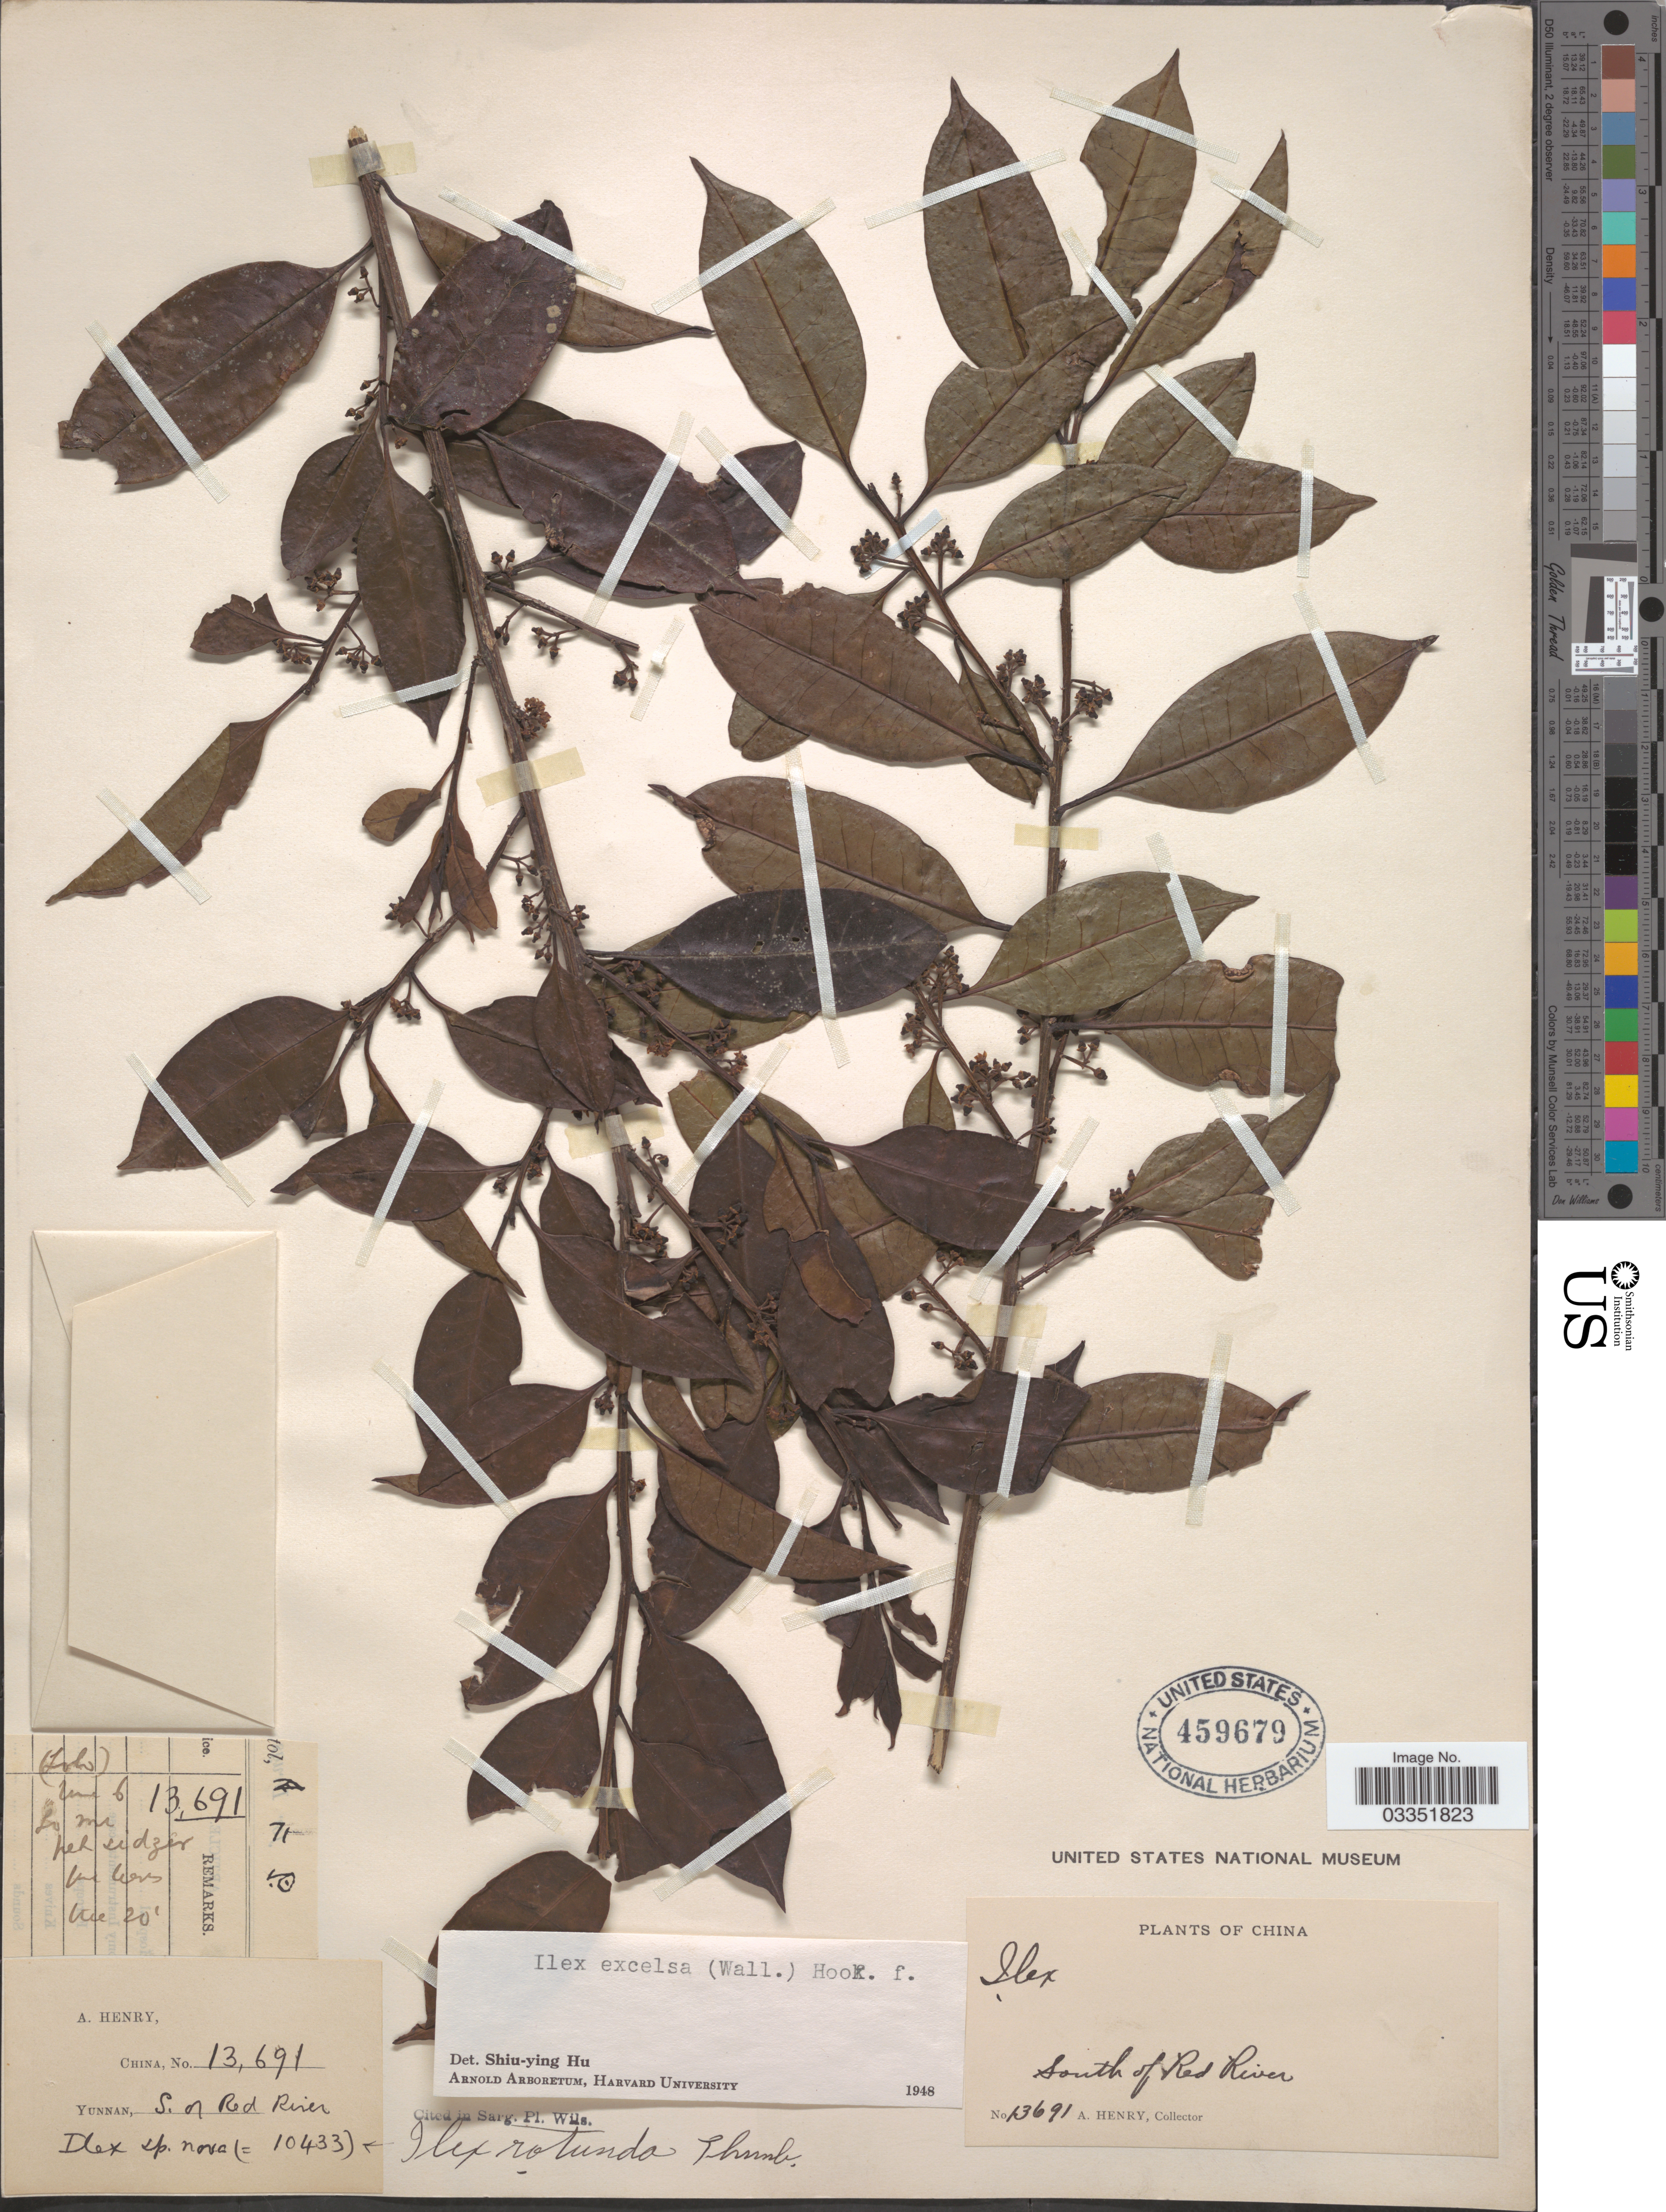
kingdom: Plantae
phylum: Tracheophyta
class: Magnoliopsida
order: Aquifoliales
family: Aquifoliaceae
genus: Ilex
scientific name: Ilex excelsa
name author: (Wall.) Voigt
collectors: A. Henry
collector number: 13691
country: China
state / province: Yunnan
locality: South of Red River.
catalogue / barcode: US 459679